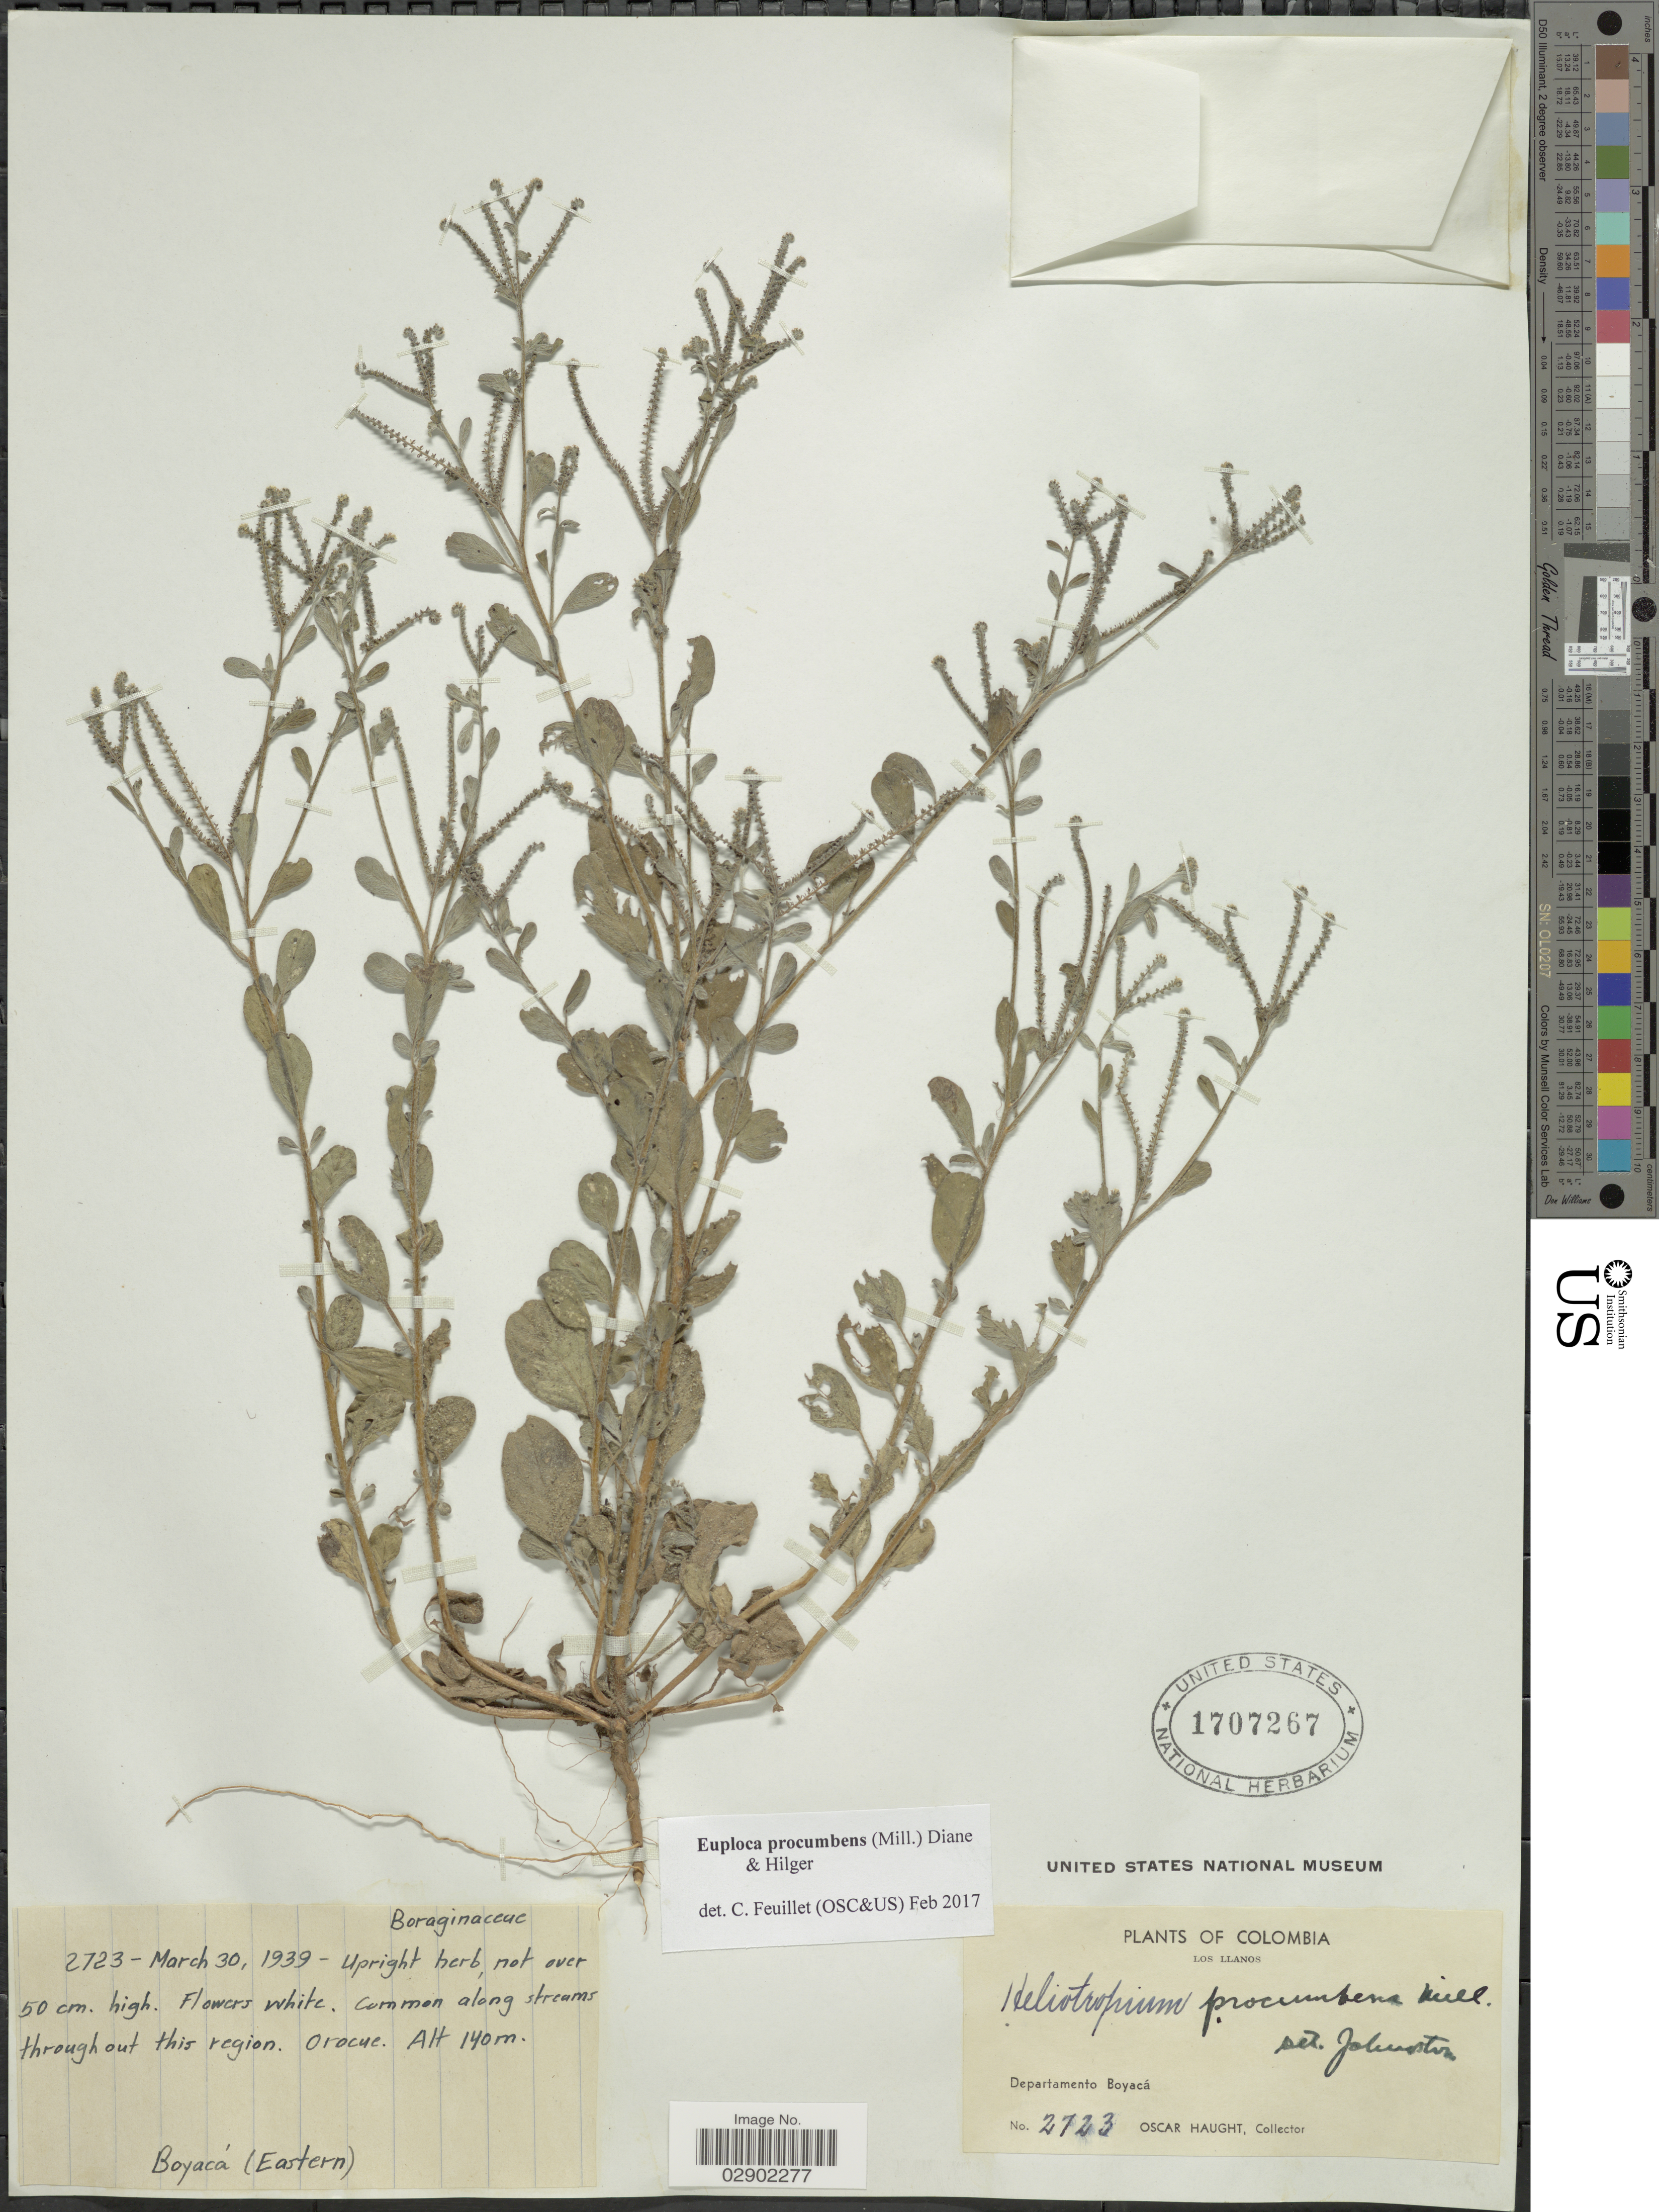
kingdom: Plantae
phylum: Tracheophyta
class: Magnoliopsida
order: Boraginales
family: Heliotropiaceae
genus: Euploca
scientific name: Euploca procumbens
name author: (Mill.) Diane & Hilger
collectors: O. L. Haught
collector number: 2723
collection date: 1939-03-30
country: Colombia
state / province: Boyacá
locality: Departamento Boyacá. Common along streams throughout this region. Orocue.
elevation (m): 140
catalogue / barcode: US 1707267